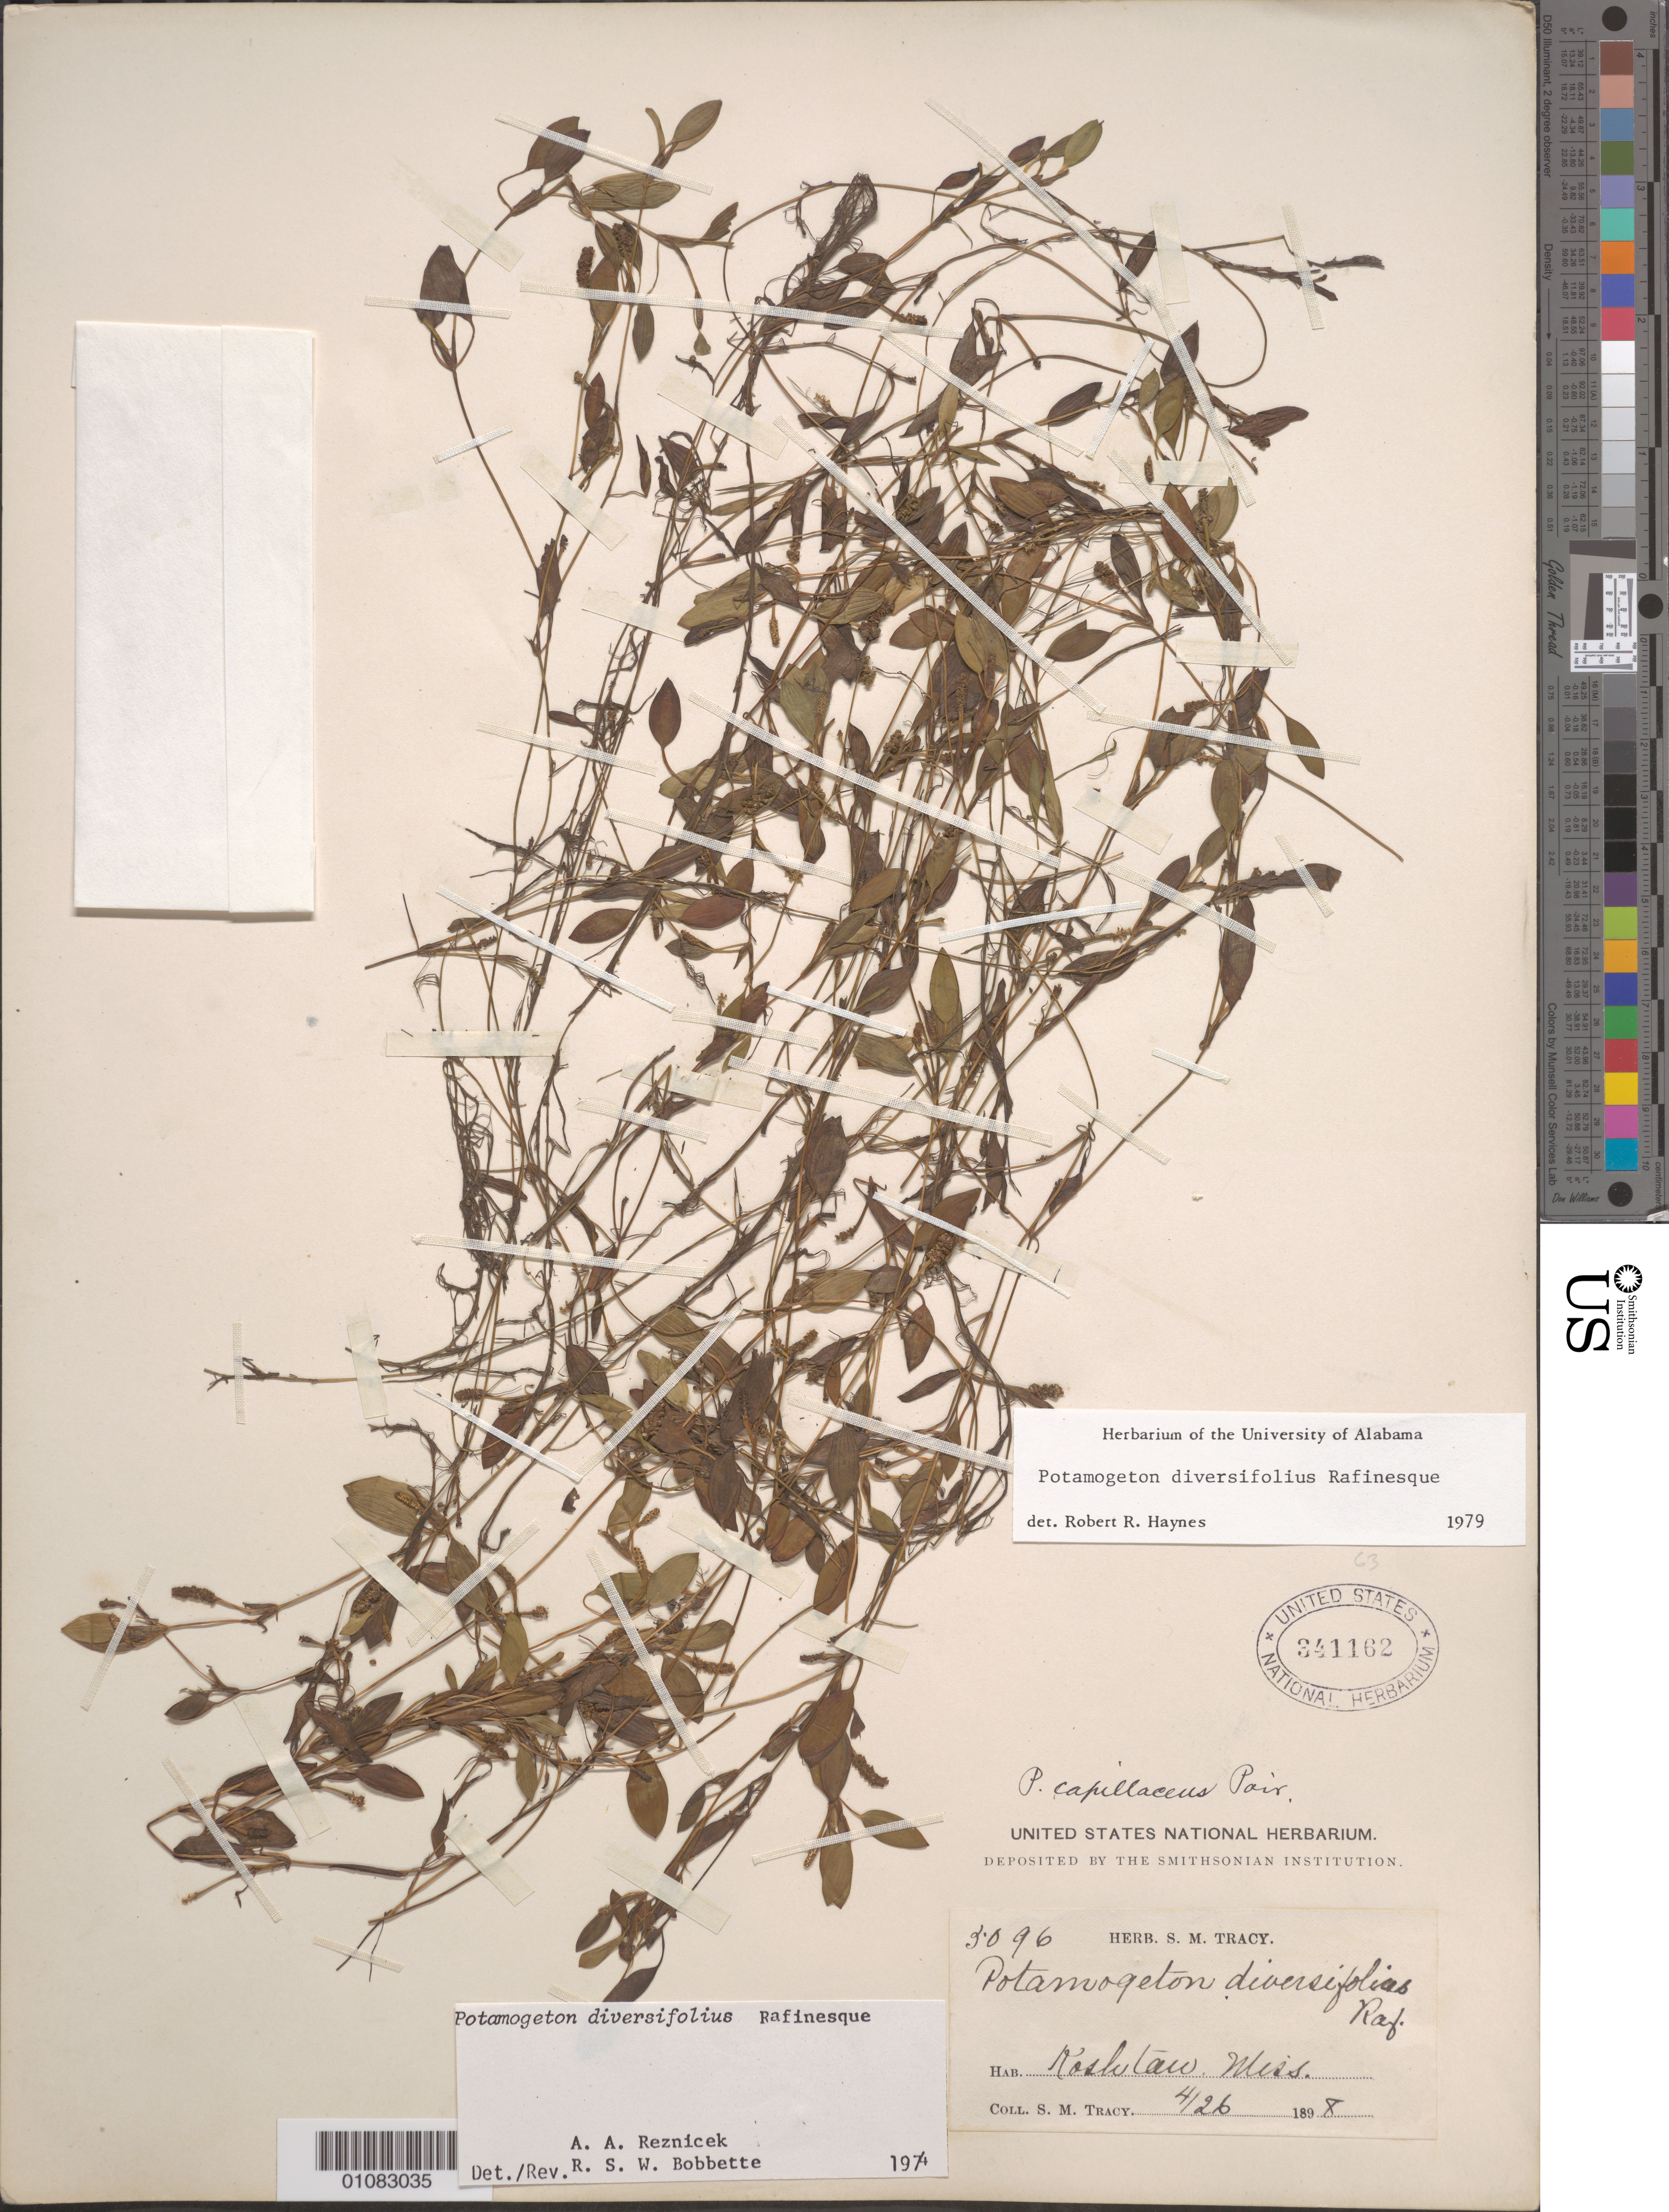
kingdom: Plantae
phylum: Tracheophyta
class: Liliopsida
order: Alismatales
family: Potamogetonaceae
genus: Potamogeton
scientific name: Potamogeton diversifolius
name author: Raf.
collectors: S. M. Tracy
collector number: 3096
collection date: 1898-04-26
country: United States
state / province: Mississippi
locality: Koshtan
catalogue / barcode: US 341162